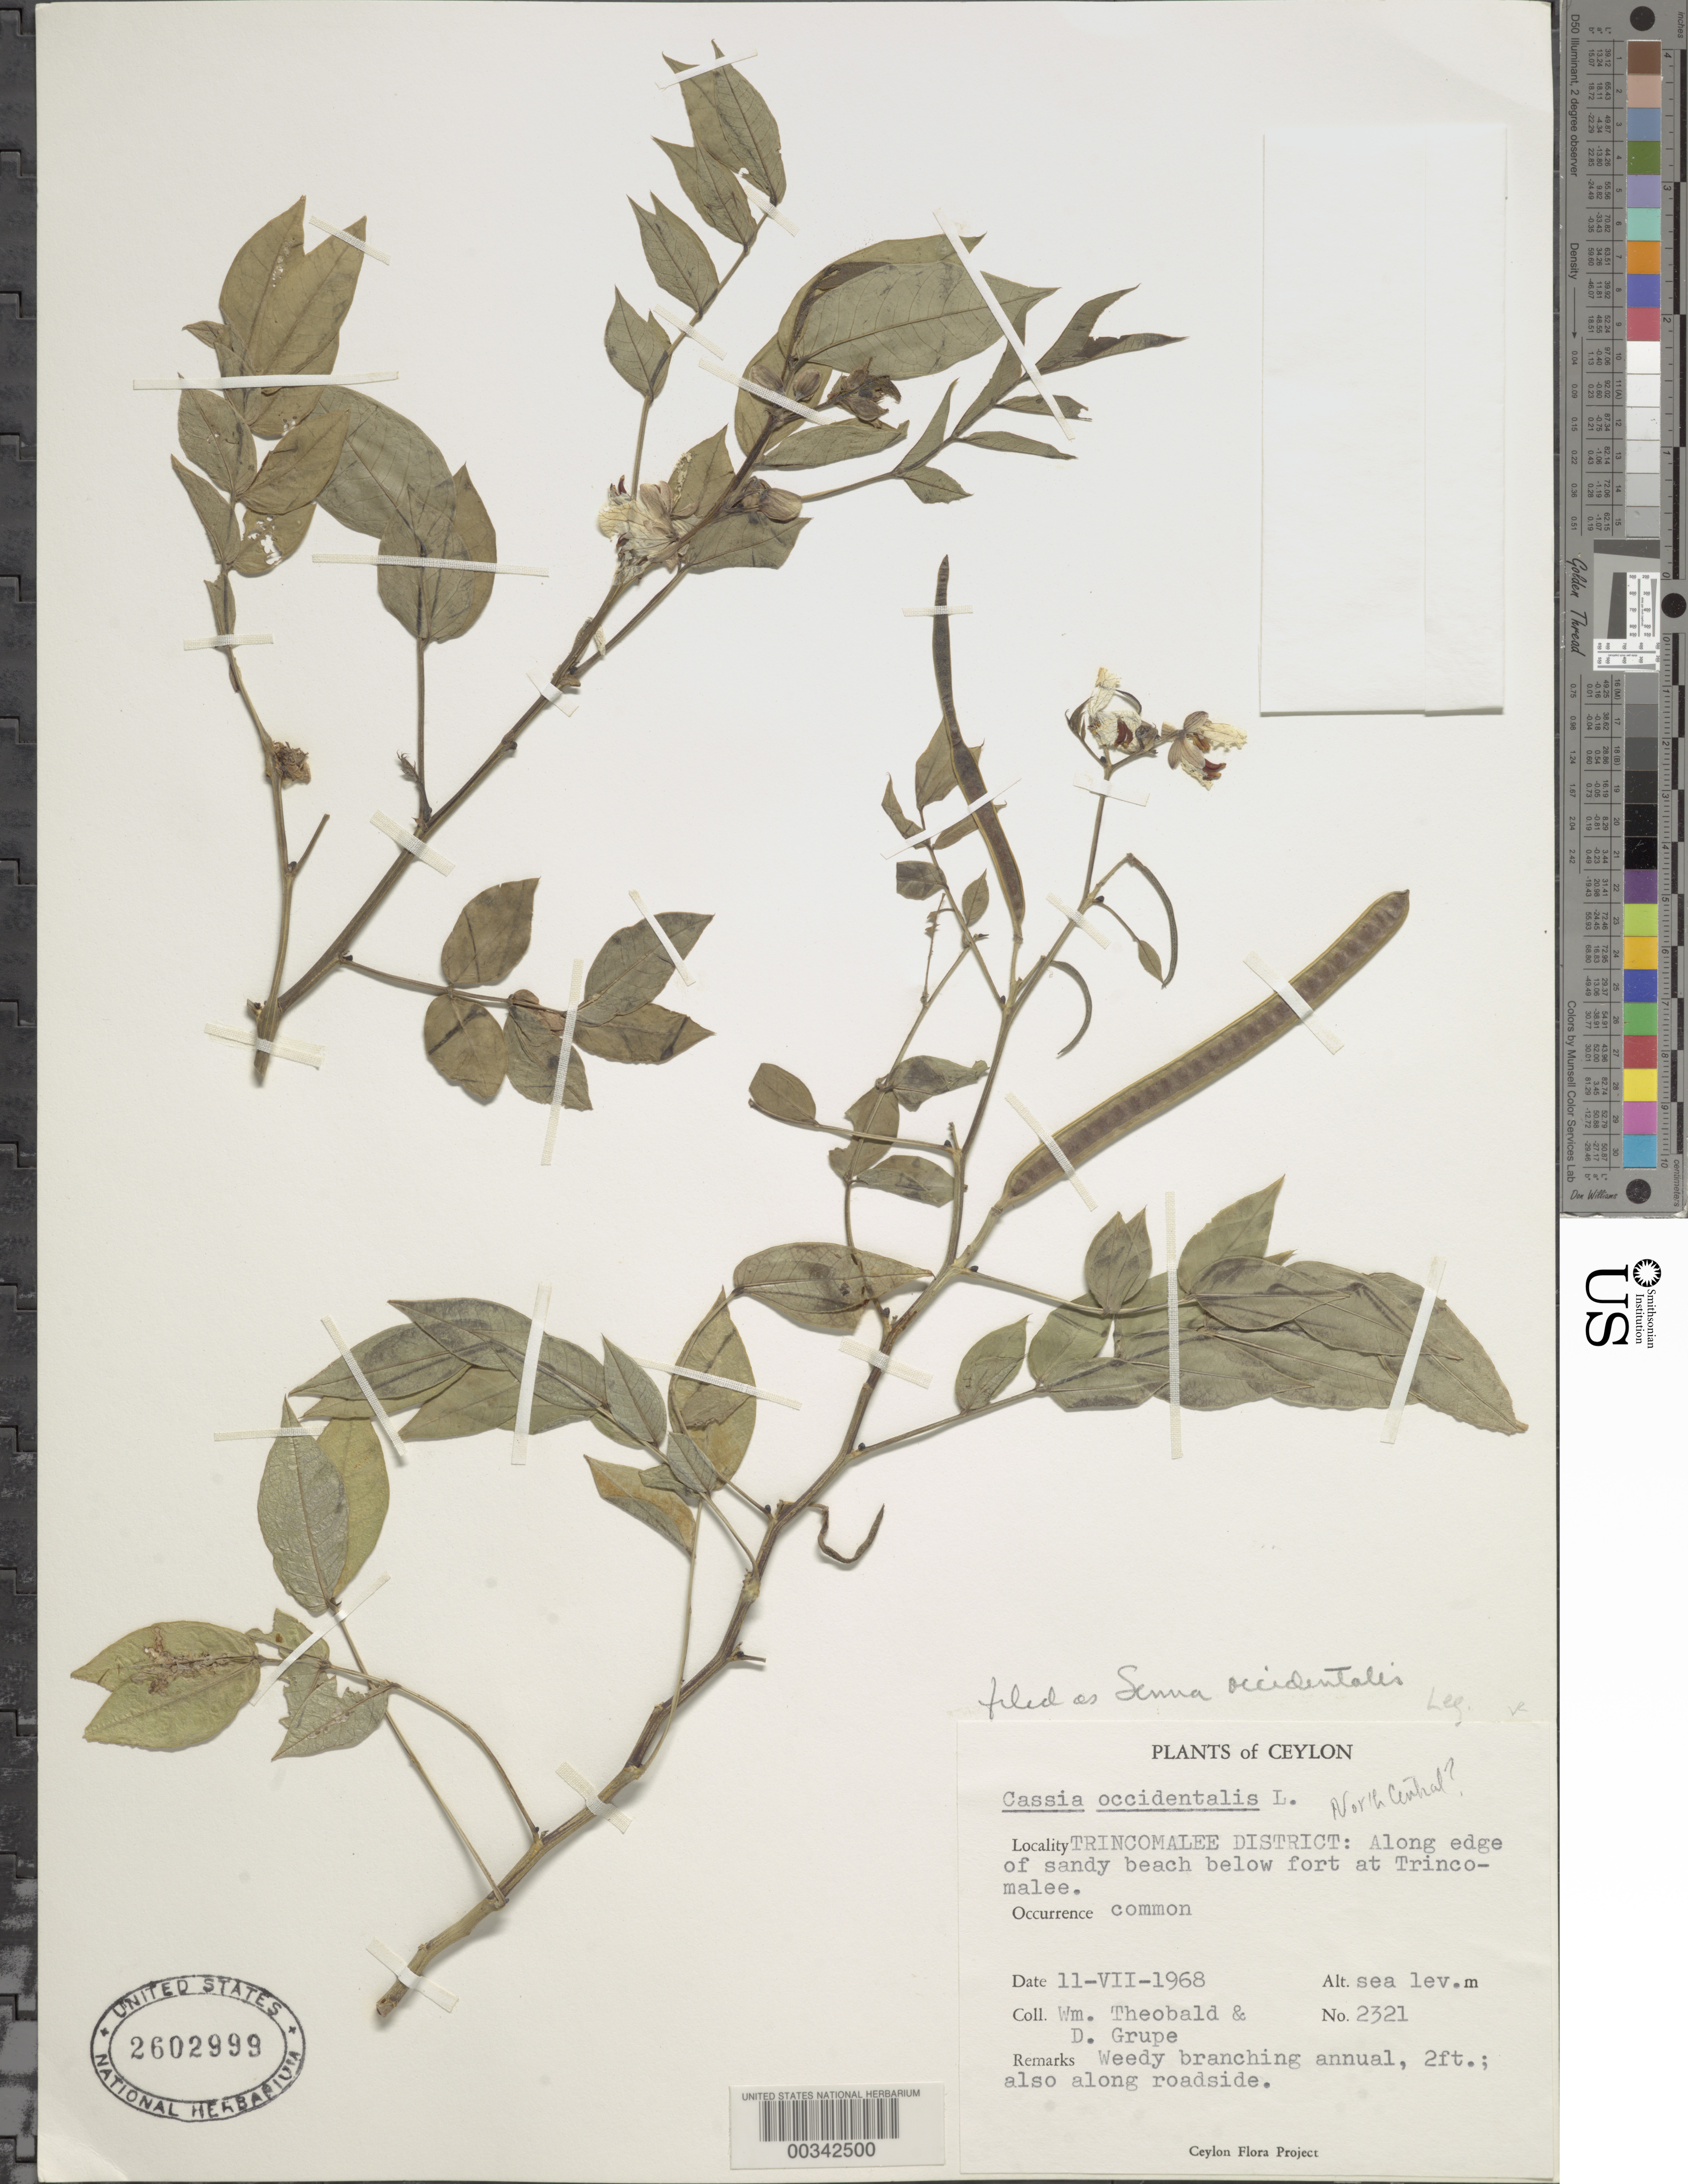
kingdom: Plantae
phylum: Tracheophyta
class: Magnoliopsida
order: Fabales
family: Fabaceae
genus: Senna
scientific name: Senna occidentalis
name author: (L.) Link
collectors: W. Theobald & D. Grupe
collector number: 2321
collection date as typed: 11 Jul 1968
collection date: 1968-07-11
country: Sri Lanka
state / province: North Central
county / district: Trincomalee Dist.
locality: Below fort at trincomalee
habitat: Along edge of sandy beach below fort; along roadside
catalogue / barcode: US 2602999